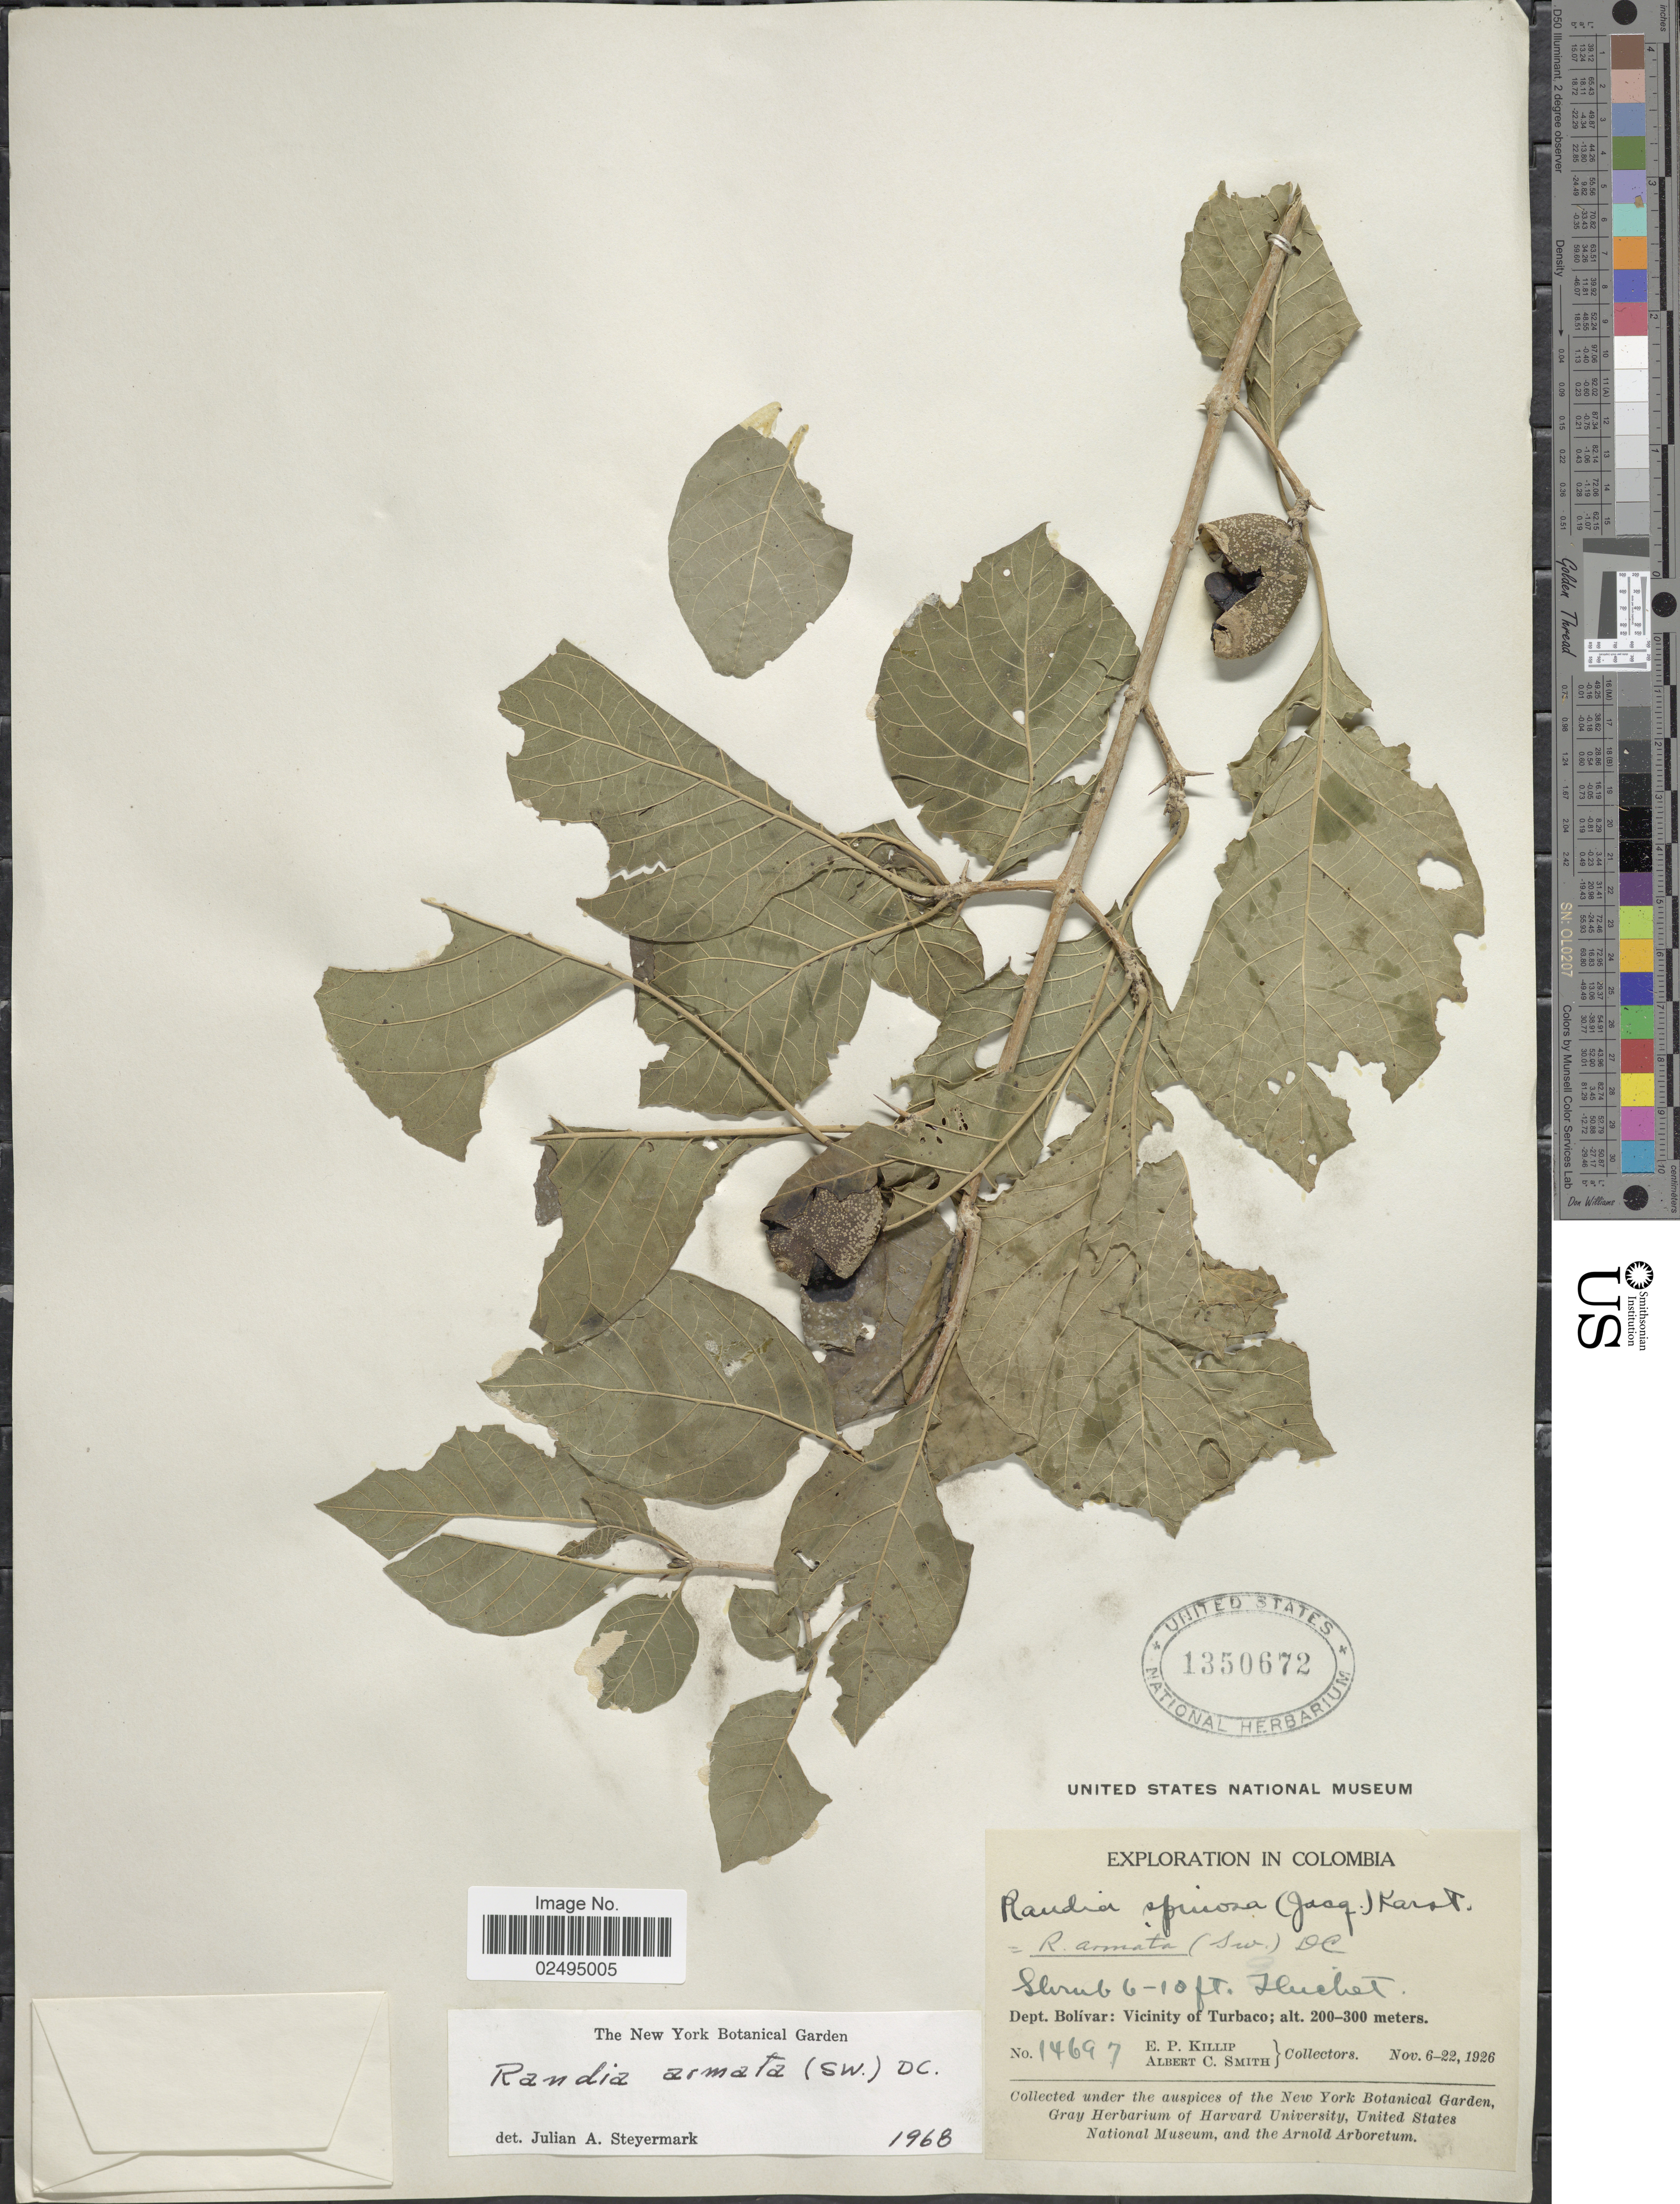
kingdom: Plantae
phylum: Tracheophyta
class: Magnoliopsida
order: Gentianales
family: Rubiaceae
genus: Randia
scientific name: Randia armata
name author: (Sw.) DC.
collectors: E. P. Killip & A. C. Smith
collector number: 14697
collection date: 1926-11-06/1926-11-22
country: Colombia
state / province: Bolívar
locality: Vicinity of Turbaco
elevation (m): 200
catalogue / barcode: US 1350672